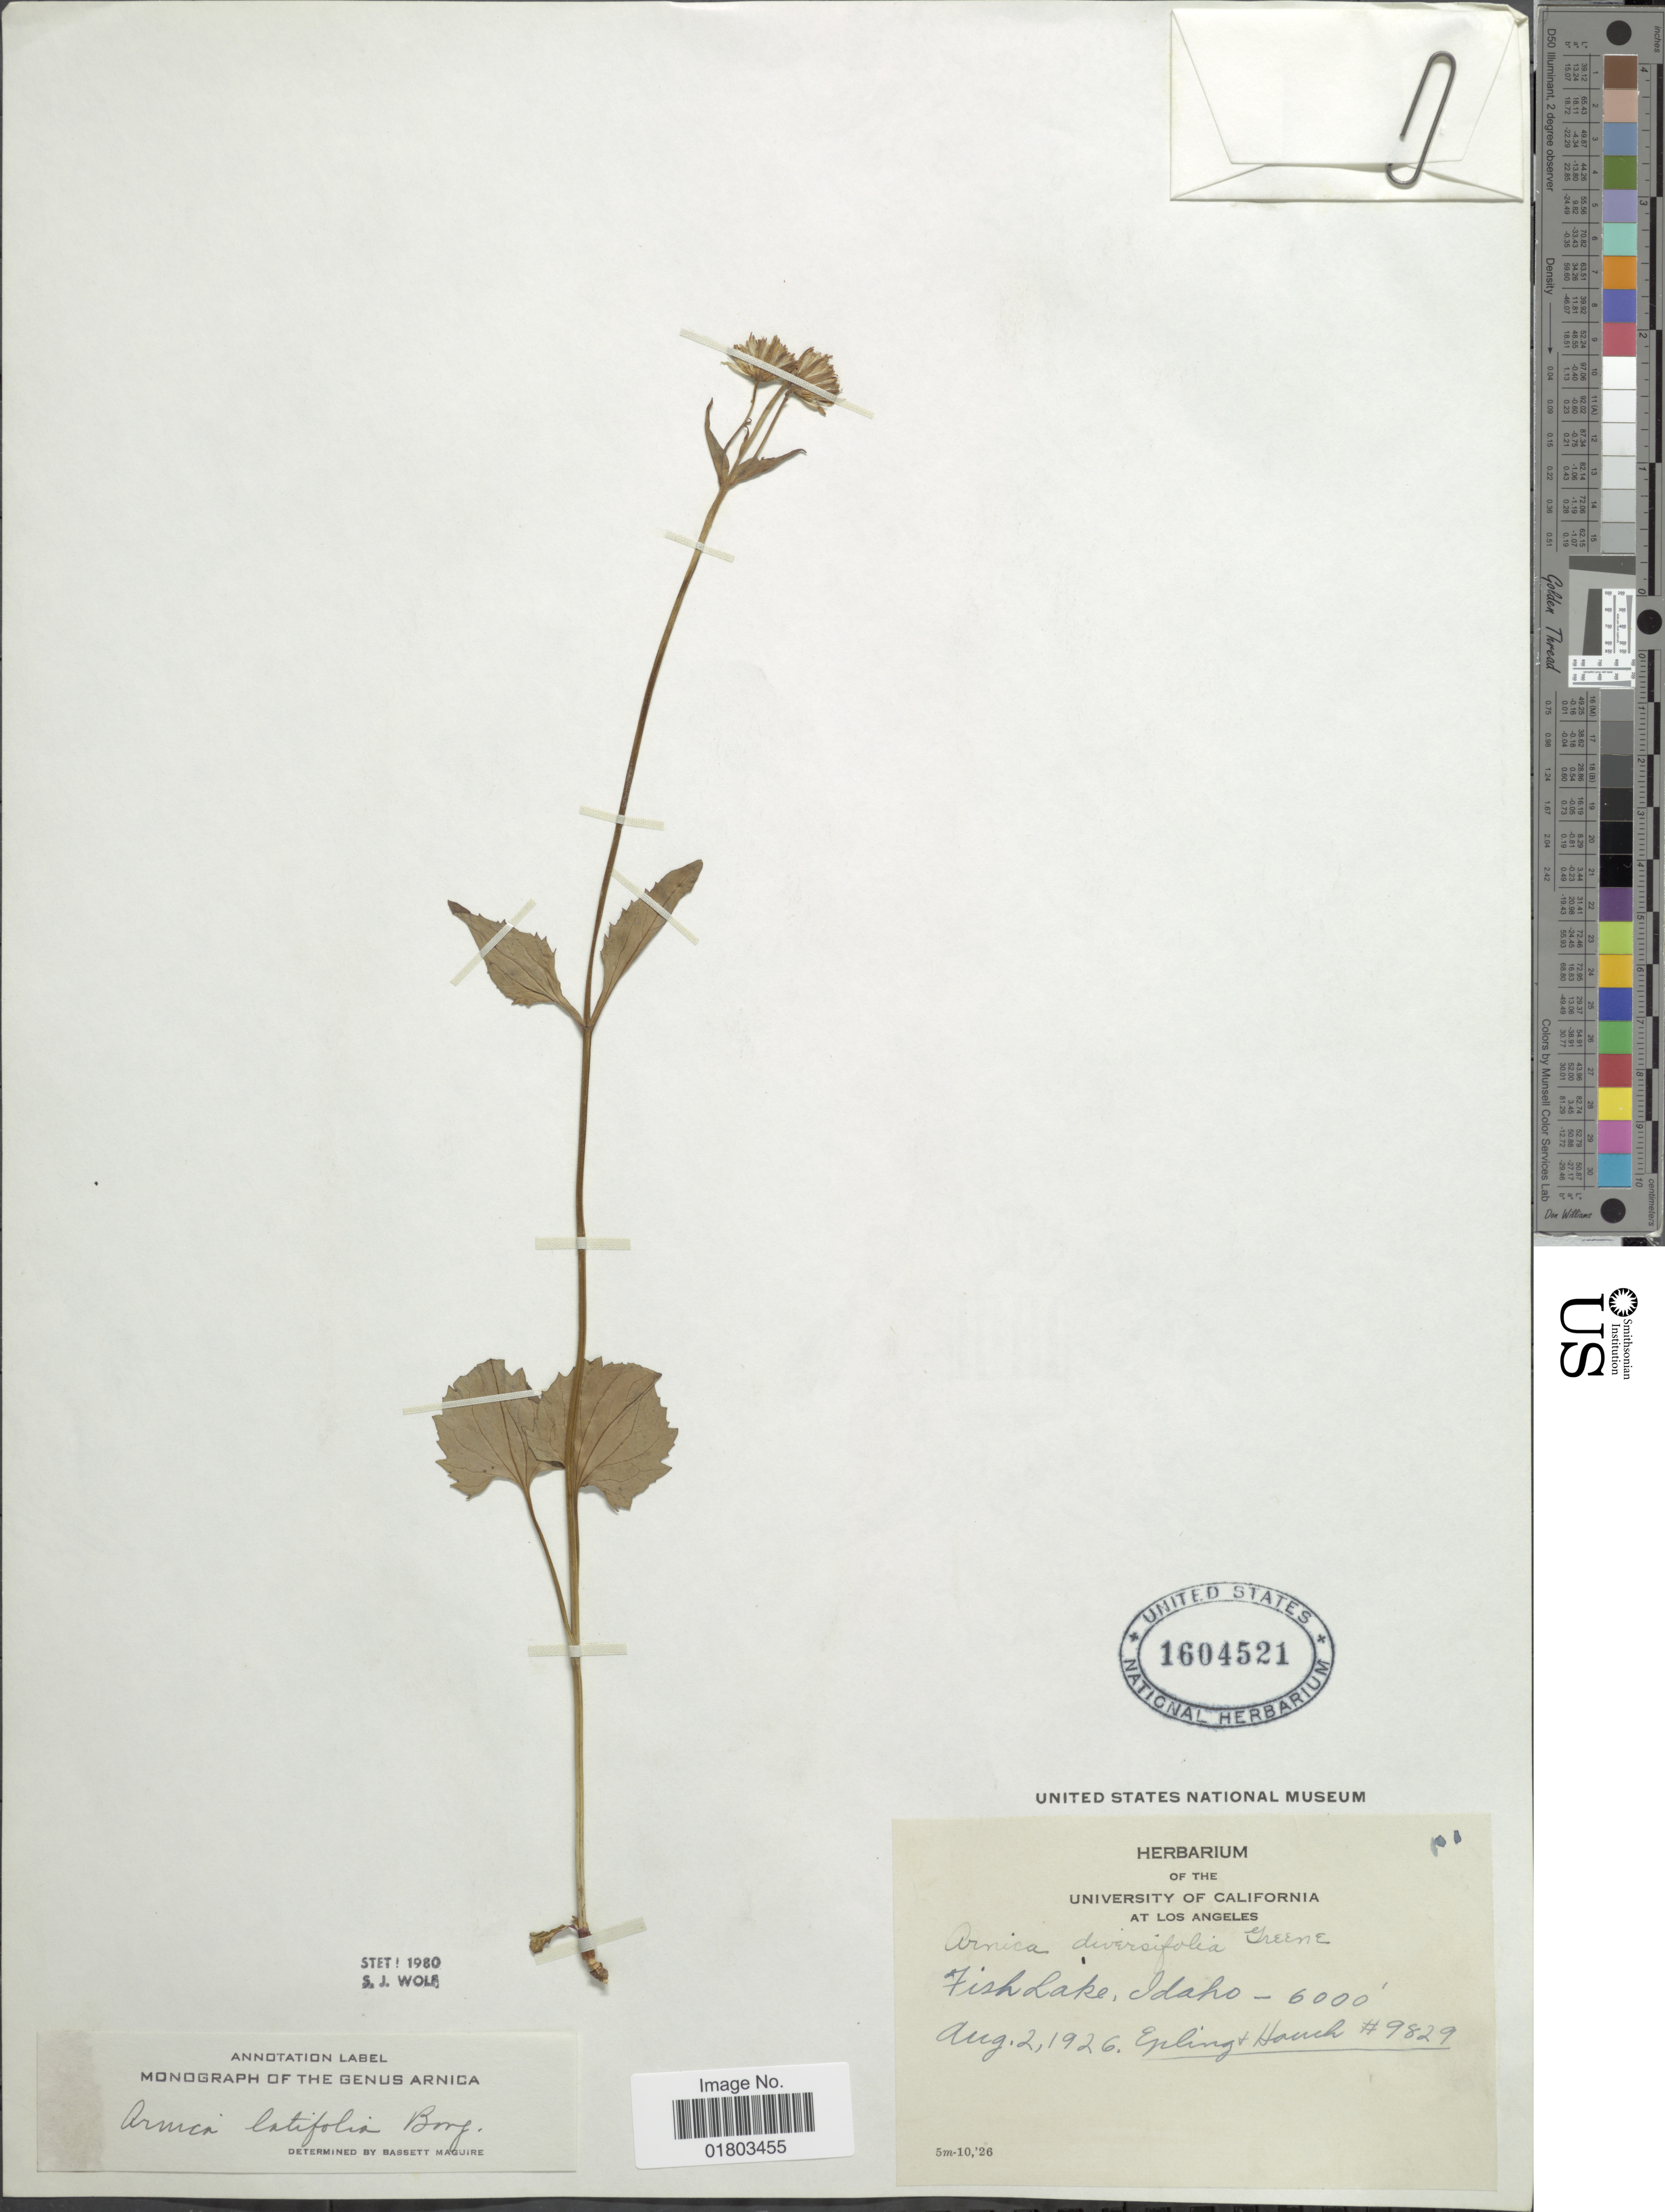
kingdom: Plantae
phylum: Tracheophyta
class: Magnoliopsida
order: Asterales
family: Asteraceae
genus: Arnica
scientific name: Arnica latifolia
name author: Bong.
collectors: -- Epling & -. Hauch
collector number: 9829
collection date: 1926-08-02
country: United States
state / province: Idaho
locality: Fish Lake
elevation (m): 1829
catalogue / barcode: US 1604521